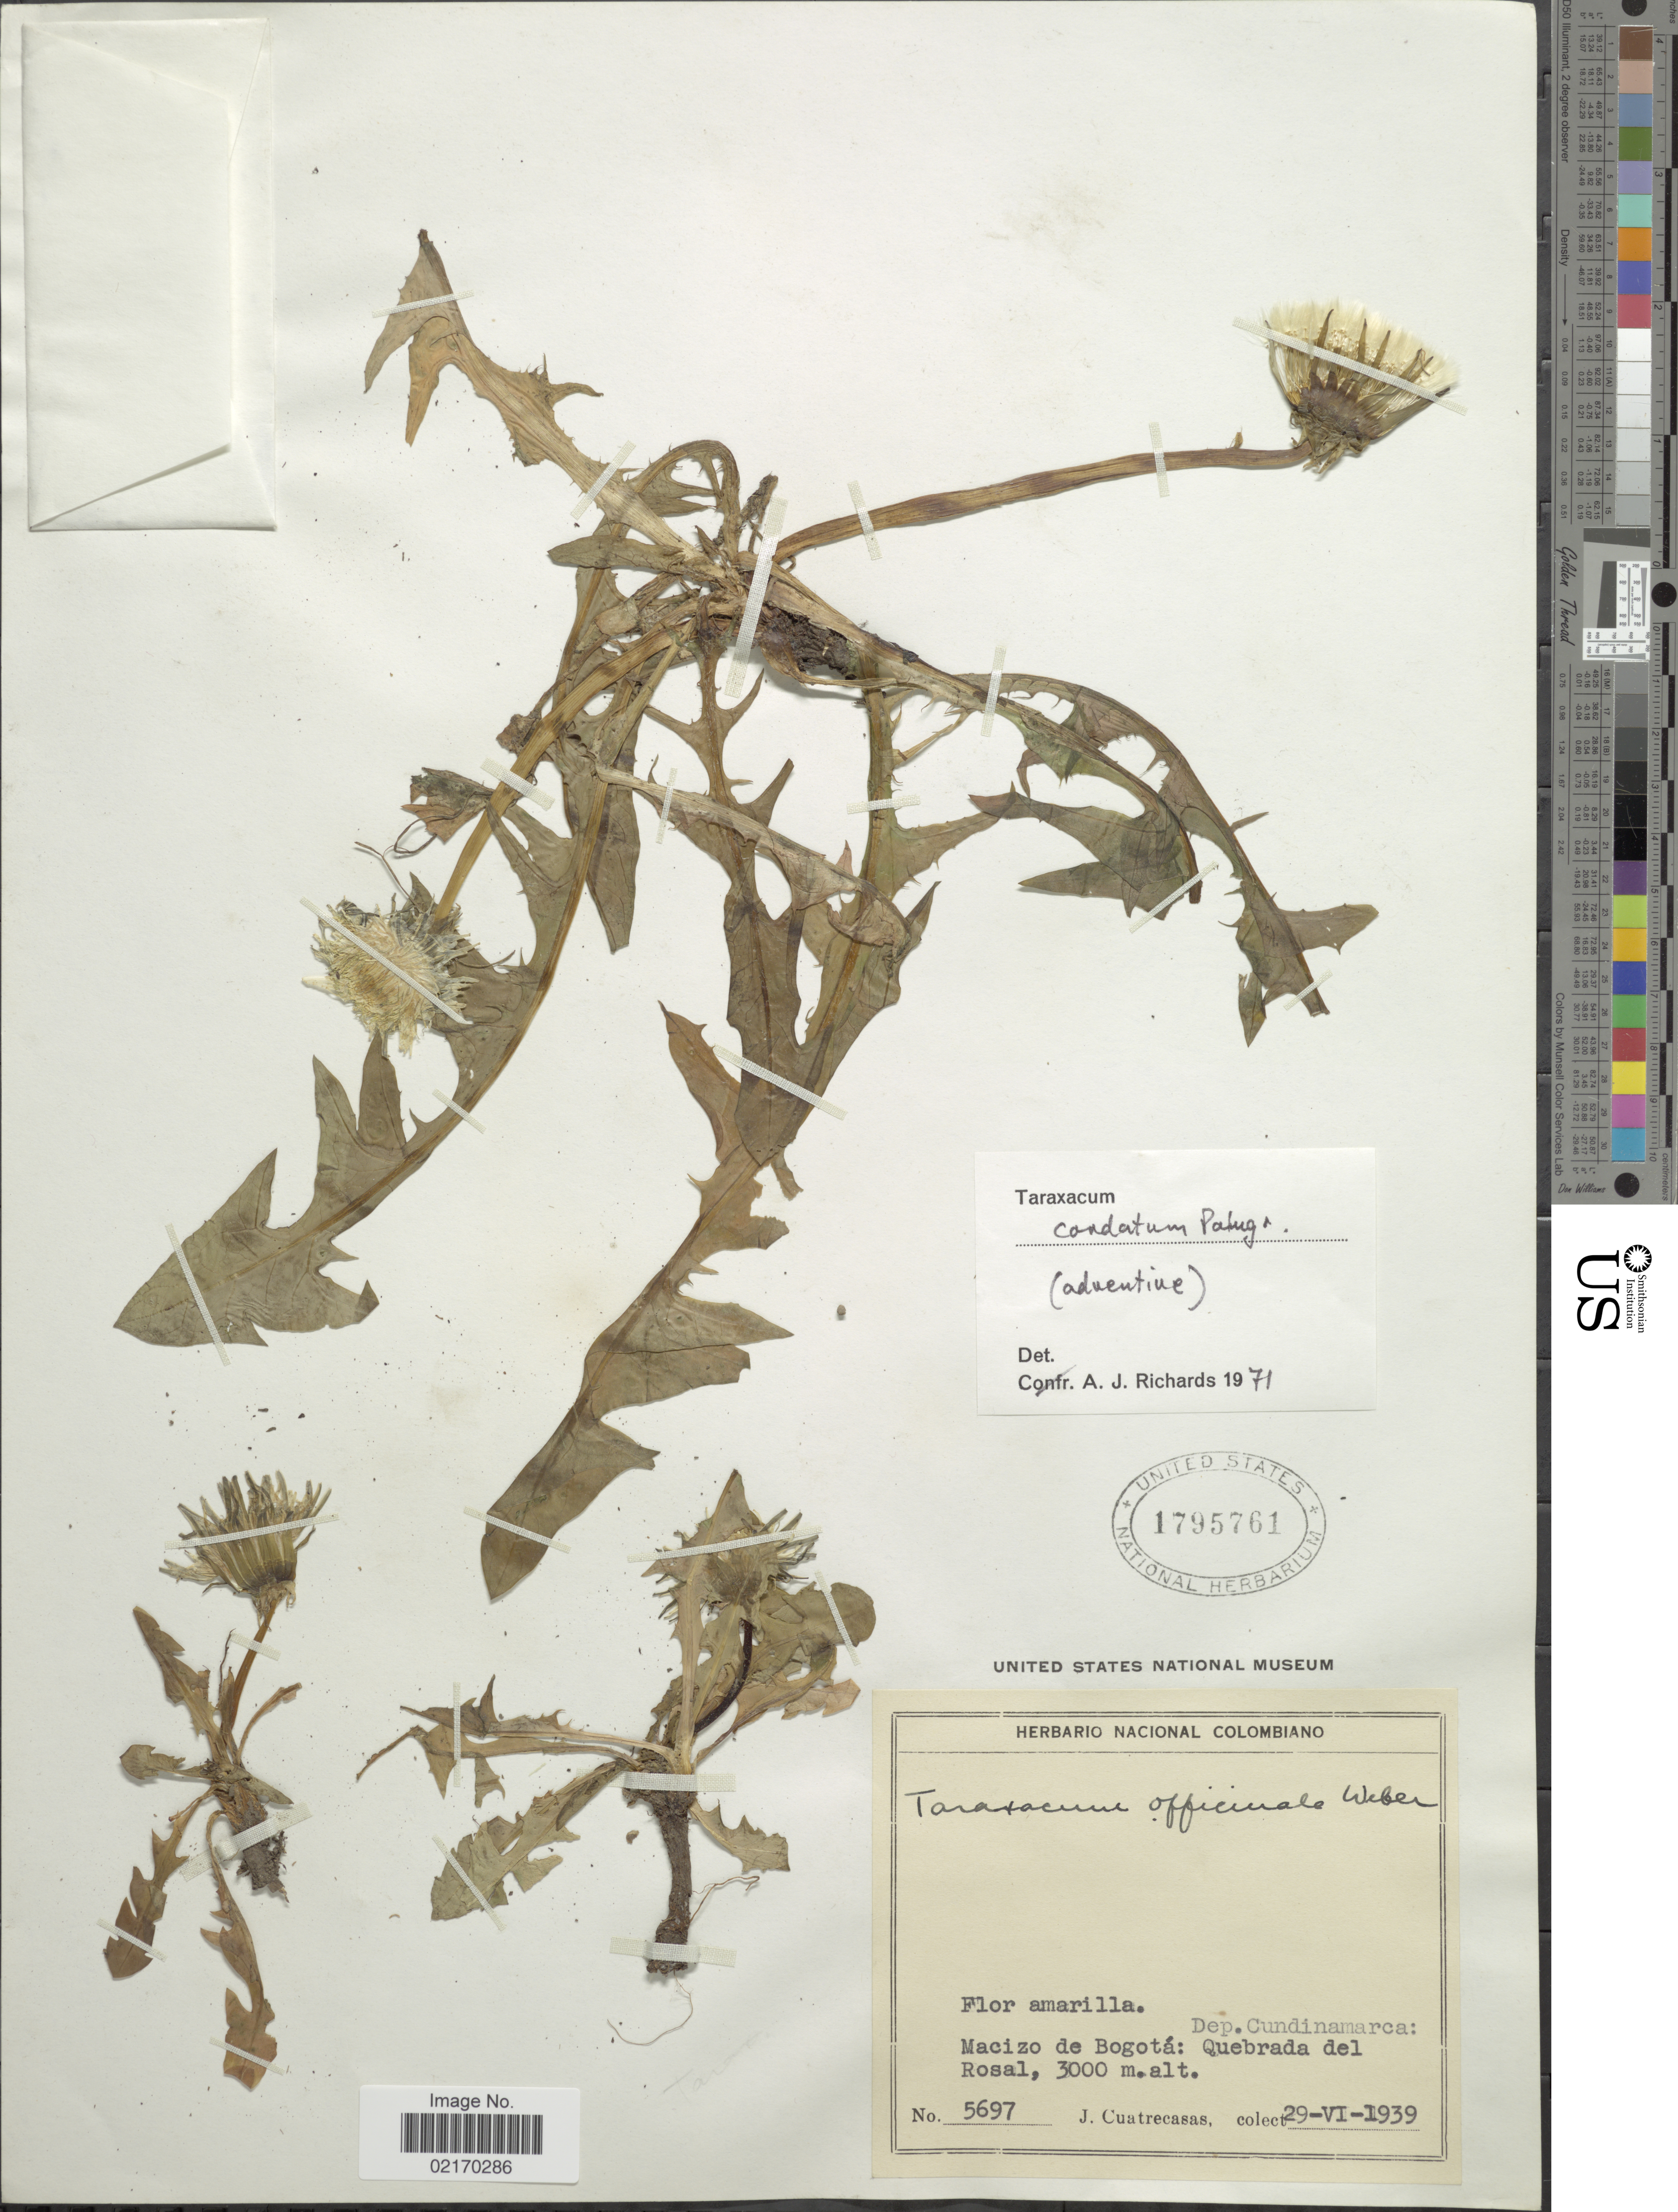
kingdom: Plantae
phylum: Tracheophyta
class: Magnoliopsida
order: Asterales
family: Asteraceae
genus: Taraxacum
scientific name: Taraxacum cordatum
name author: Palmgr.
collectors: J. Cuatrecasas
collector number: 5697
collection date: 1939-06-29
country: Colombia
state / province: Cundinamarca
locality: Macizo de Bogota; Quebrada del Rosal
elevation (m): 3000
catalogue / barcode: US 1795761